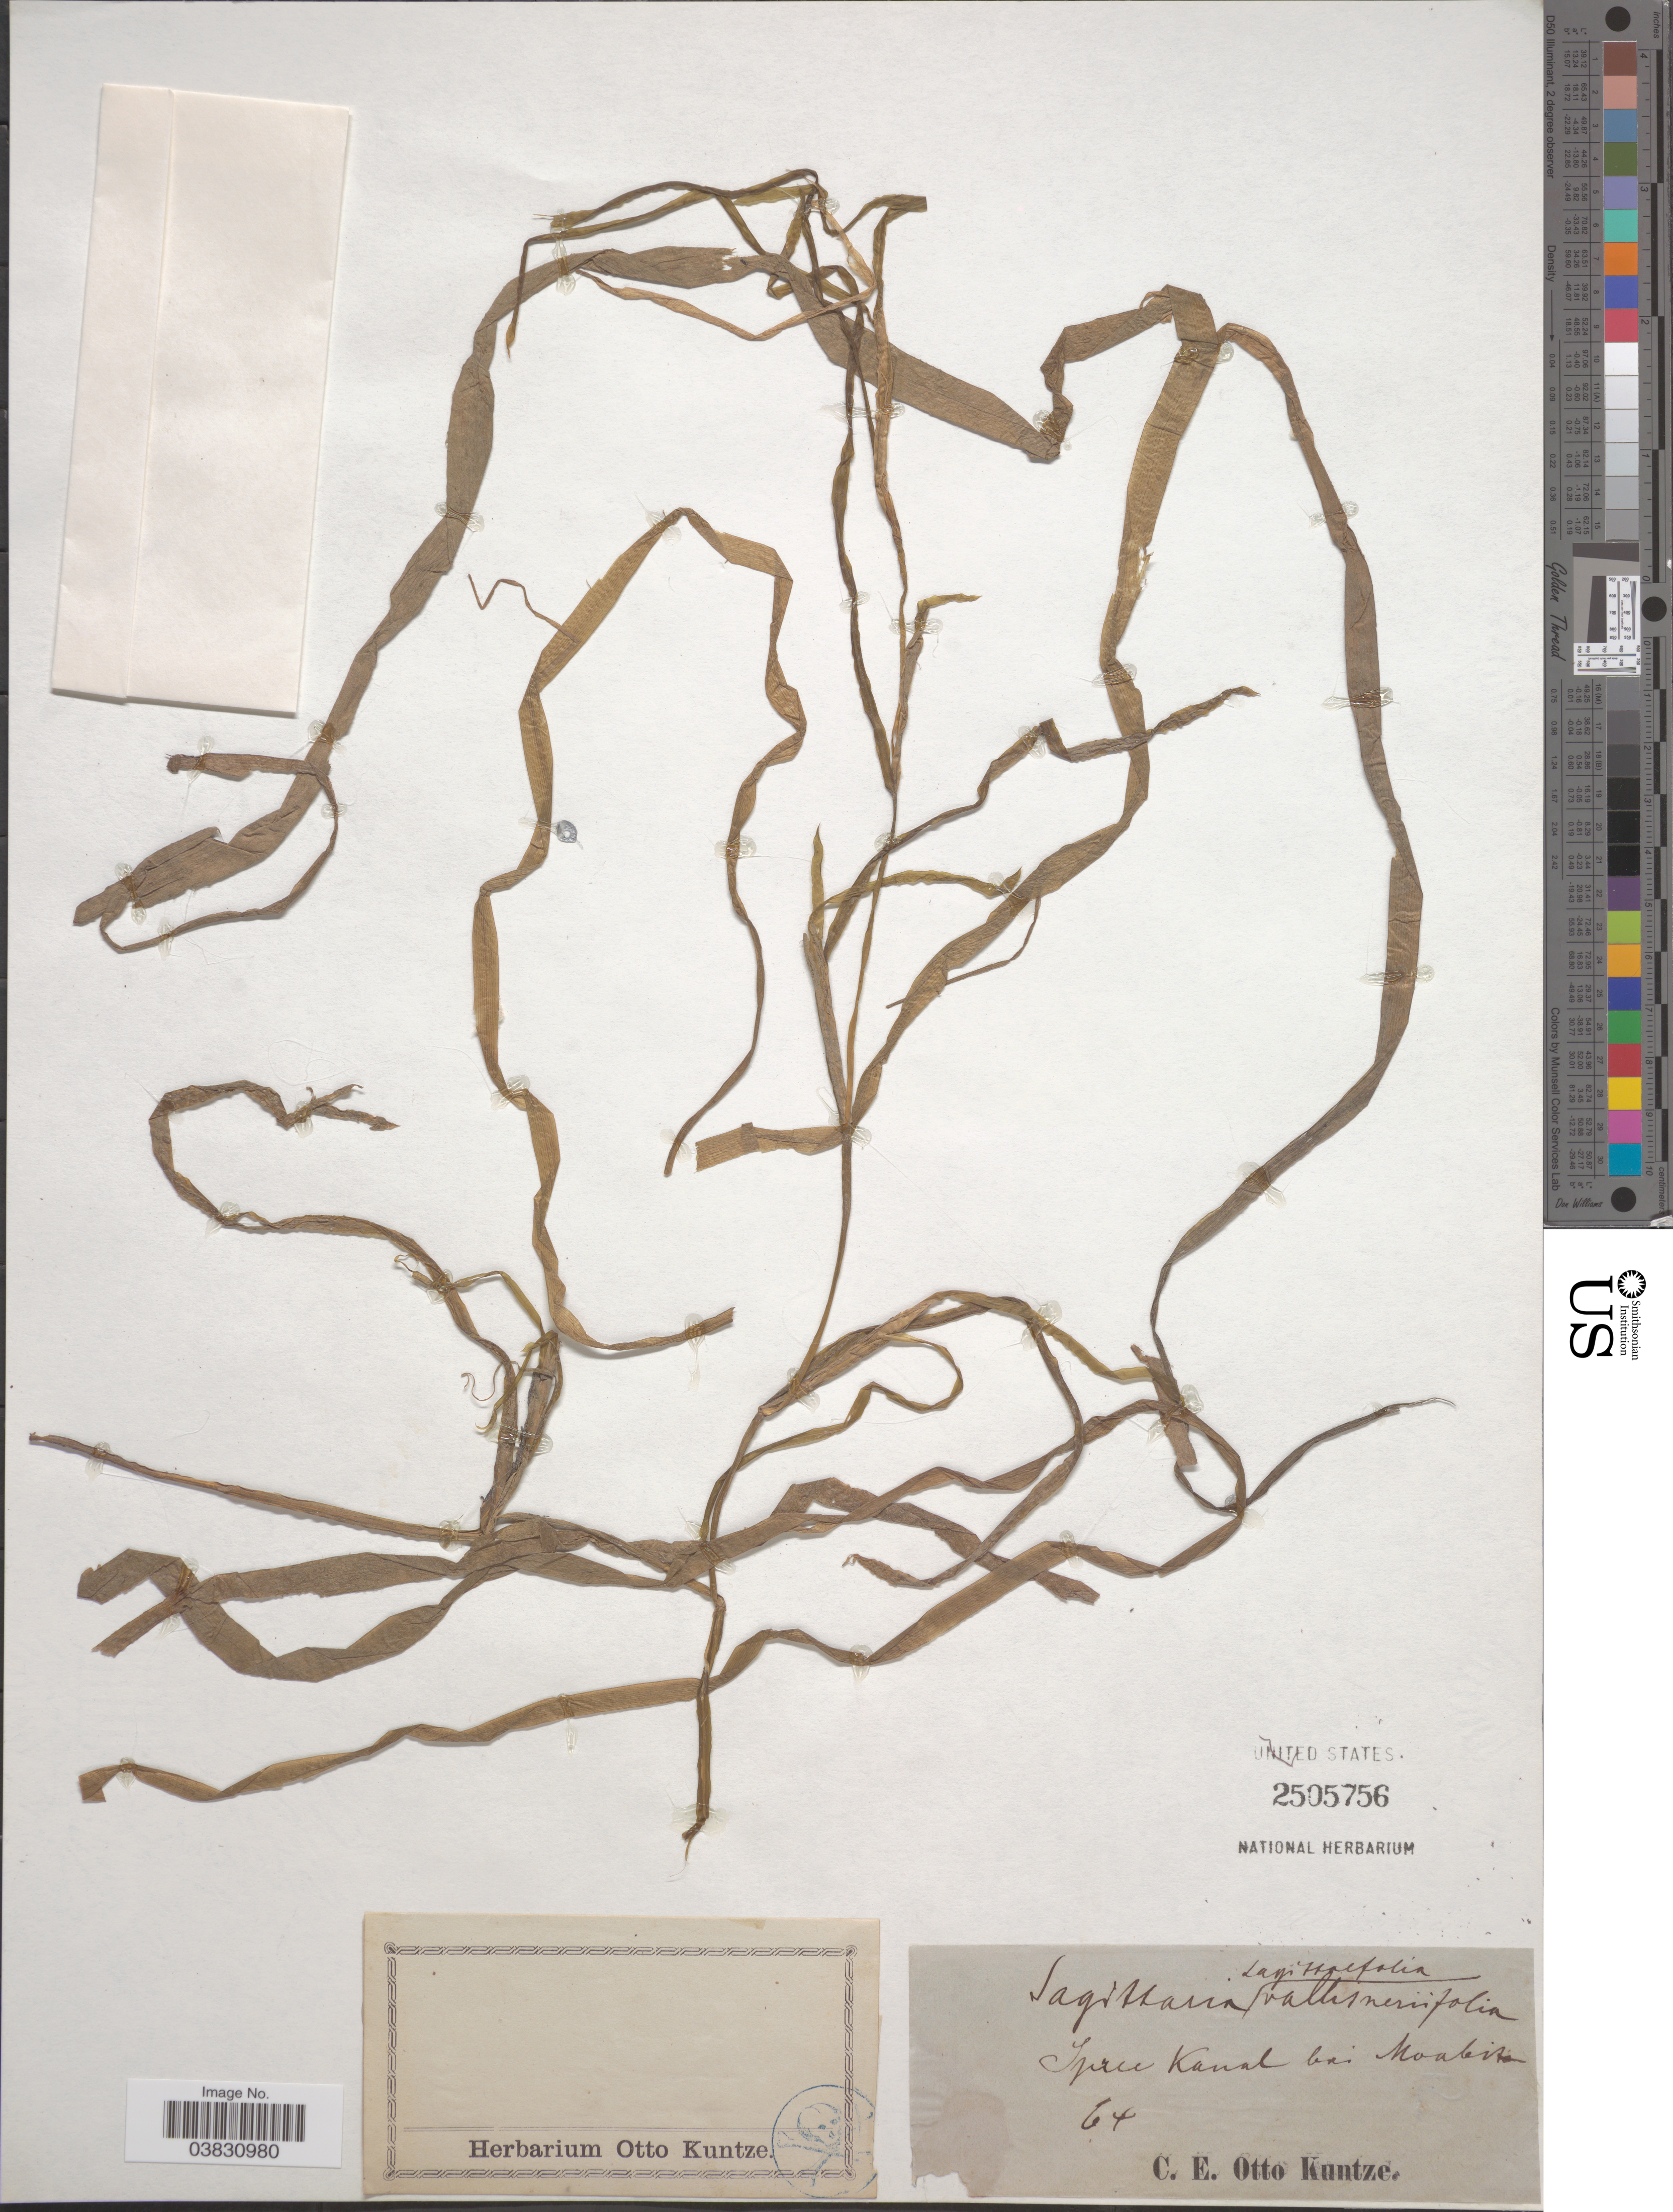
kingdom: Plantae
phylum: Tracheophyta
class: Liliopsida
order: Alismatales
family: Alismataceae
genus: Sagittaria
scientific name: Sagittaria sagittifolia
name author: L.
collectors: C.E.O. Kuntze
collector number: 64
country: Germany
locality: Ipru [interpreted] Kanal bai Moabit.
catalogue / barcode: US 2505756